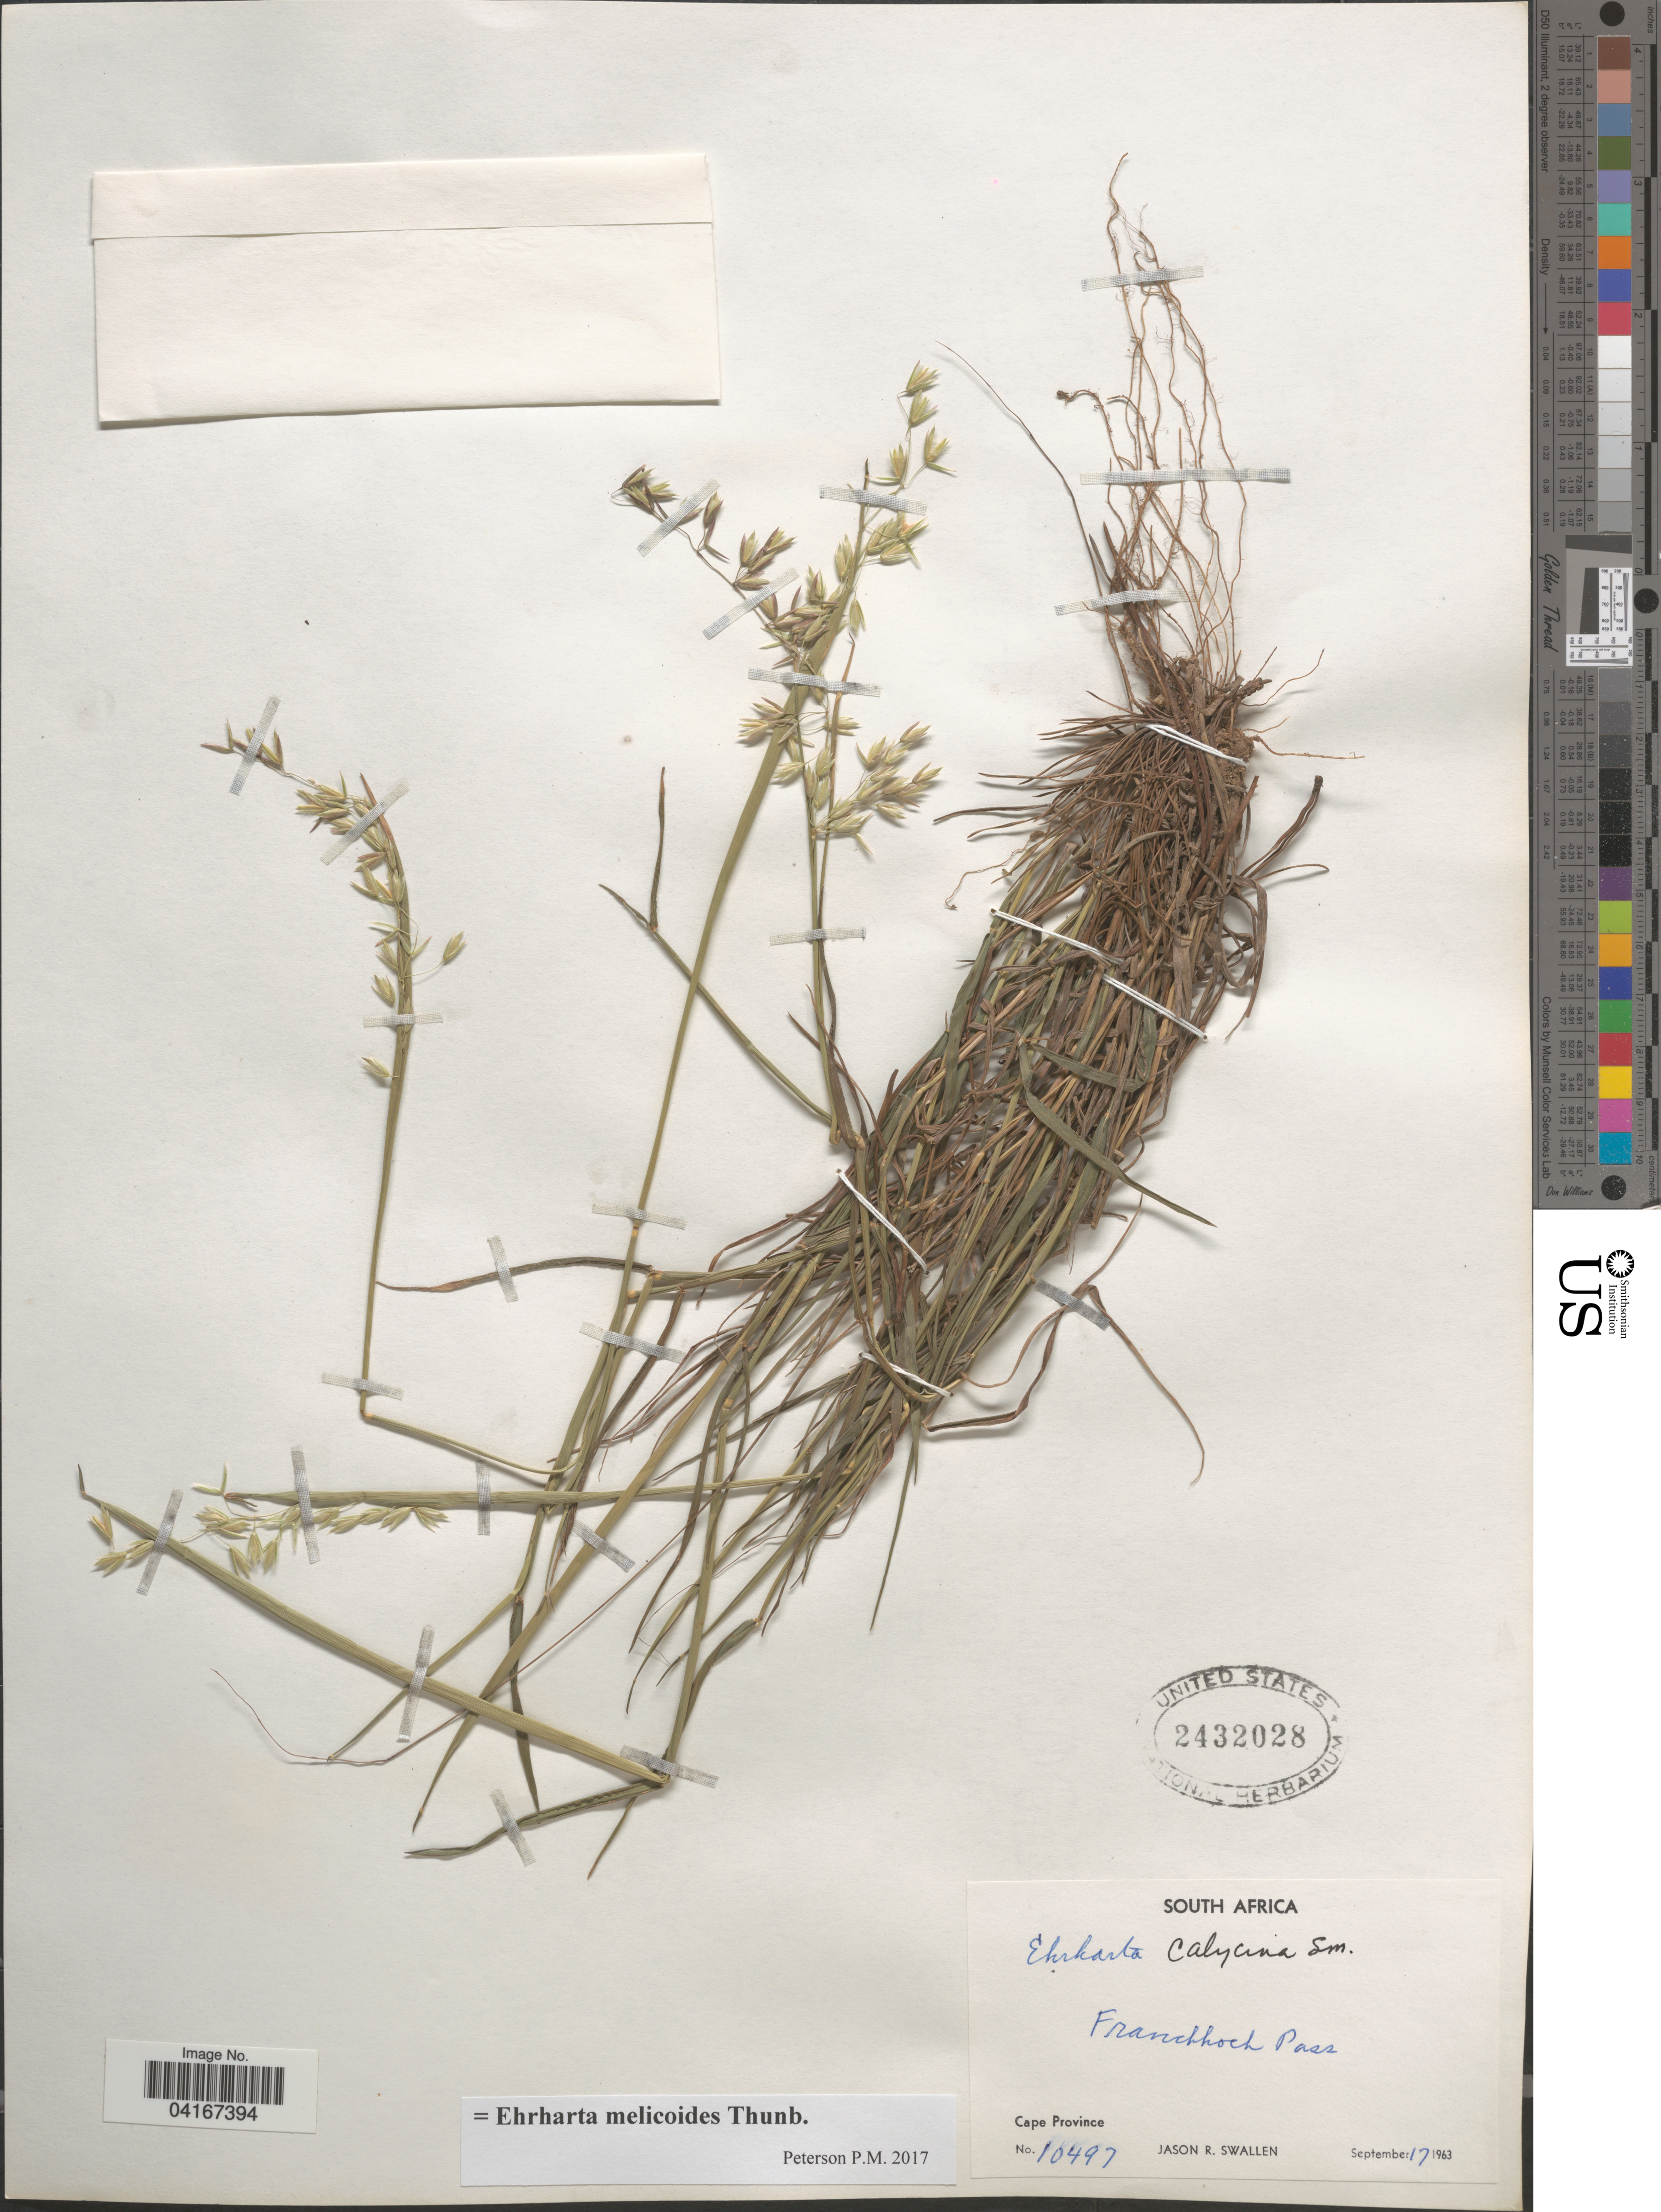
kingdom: Plantae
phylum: Tracheophyta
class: Liliopsida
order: Poales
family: Poaceae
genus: Ehrharta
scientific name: Ehrharta melicoides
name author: Thunb.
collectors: J. R. Swallen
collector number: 10497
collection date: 1963-09-17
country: South Africa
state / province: Western Cape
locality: Franchhoch Pass.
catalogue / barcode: US 2432028